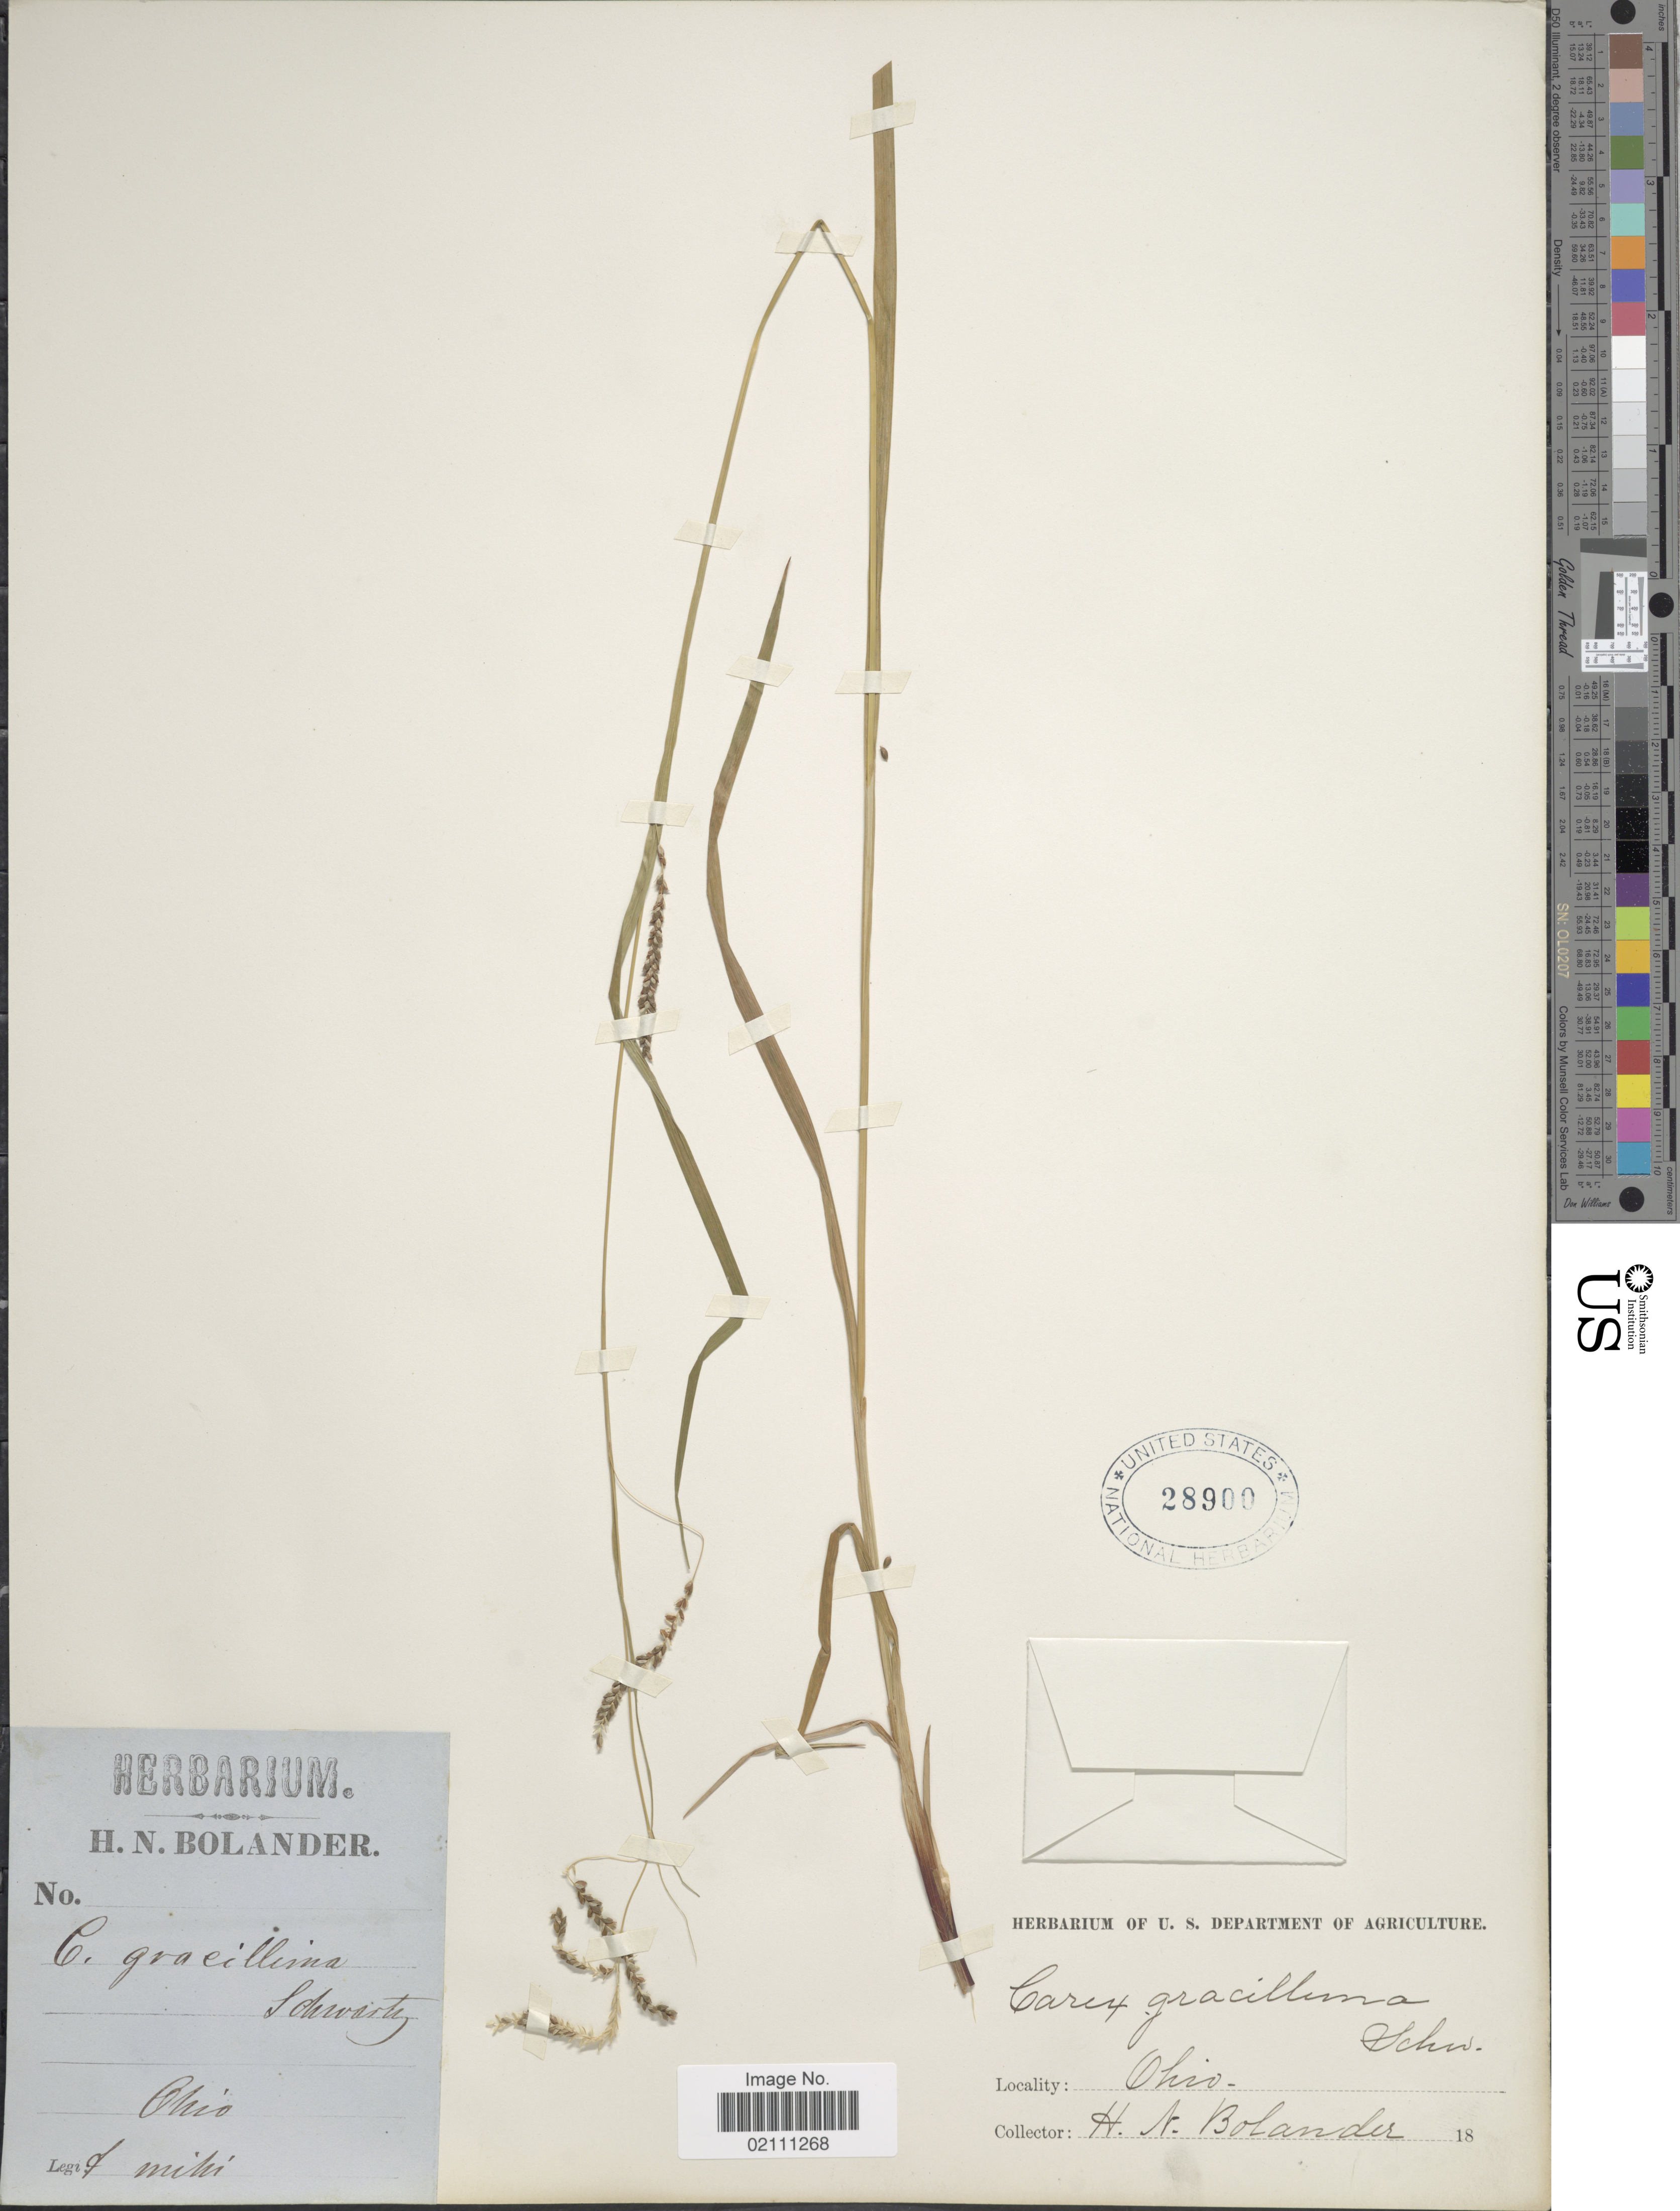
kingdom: Plantae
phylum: Tracheophyta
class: Liliopsida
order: Poales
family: Cyperaceae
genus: Carex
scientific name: Carex gracillima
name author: Schwein.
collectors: H. Bolander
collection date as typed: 18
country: United States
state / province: Ohio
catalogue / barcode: US 28900